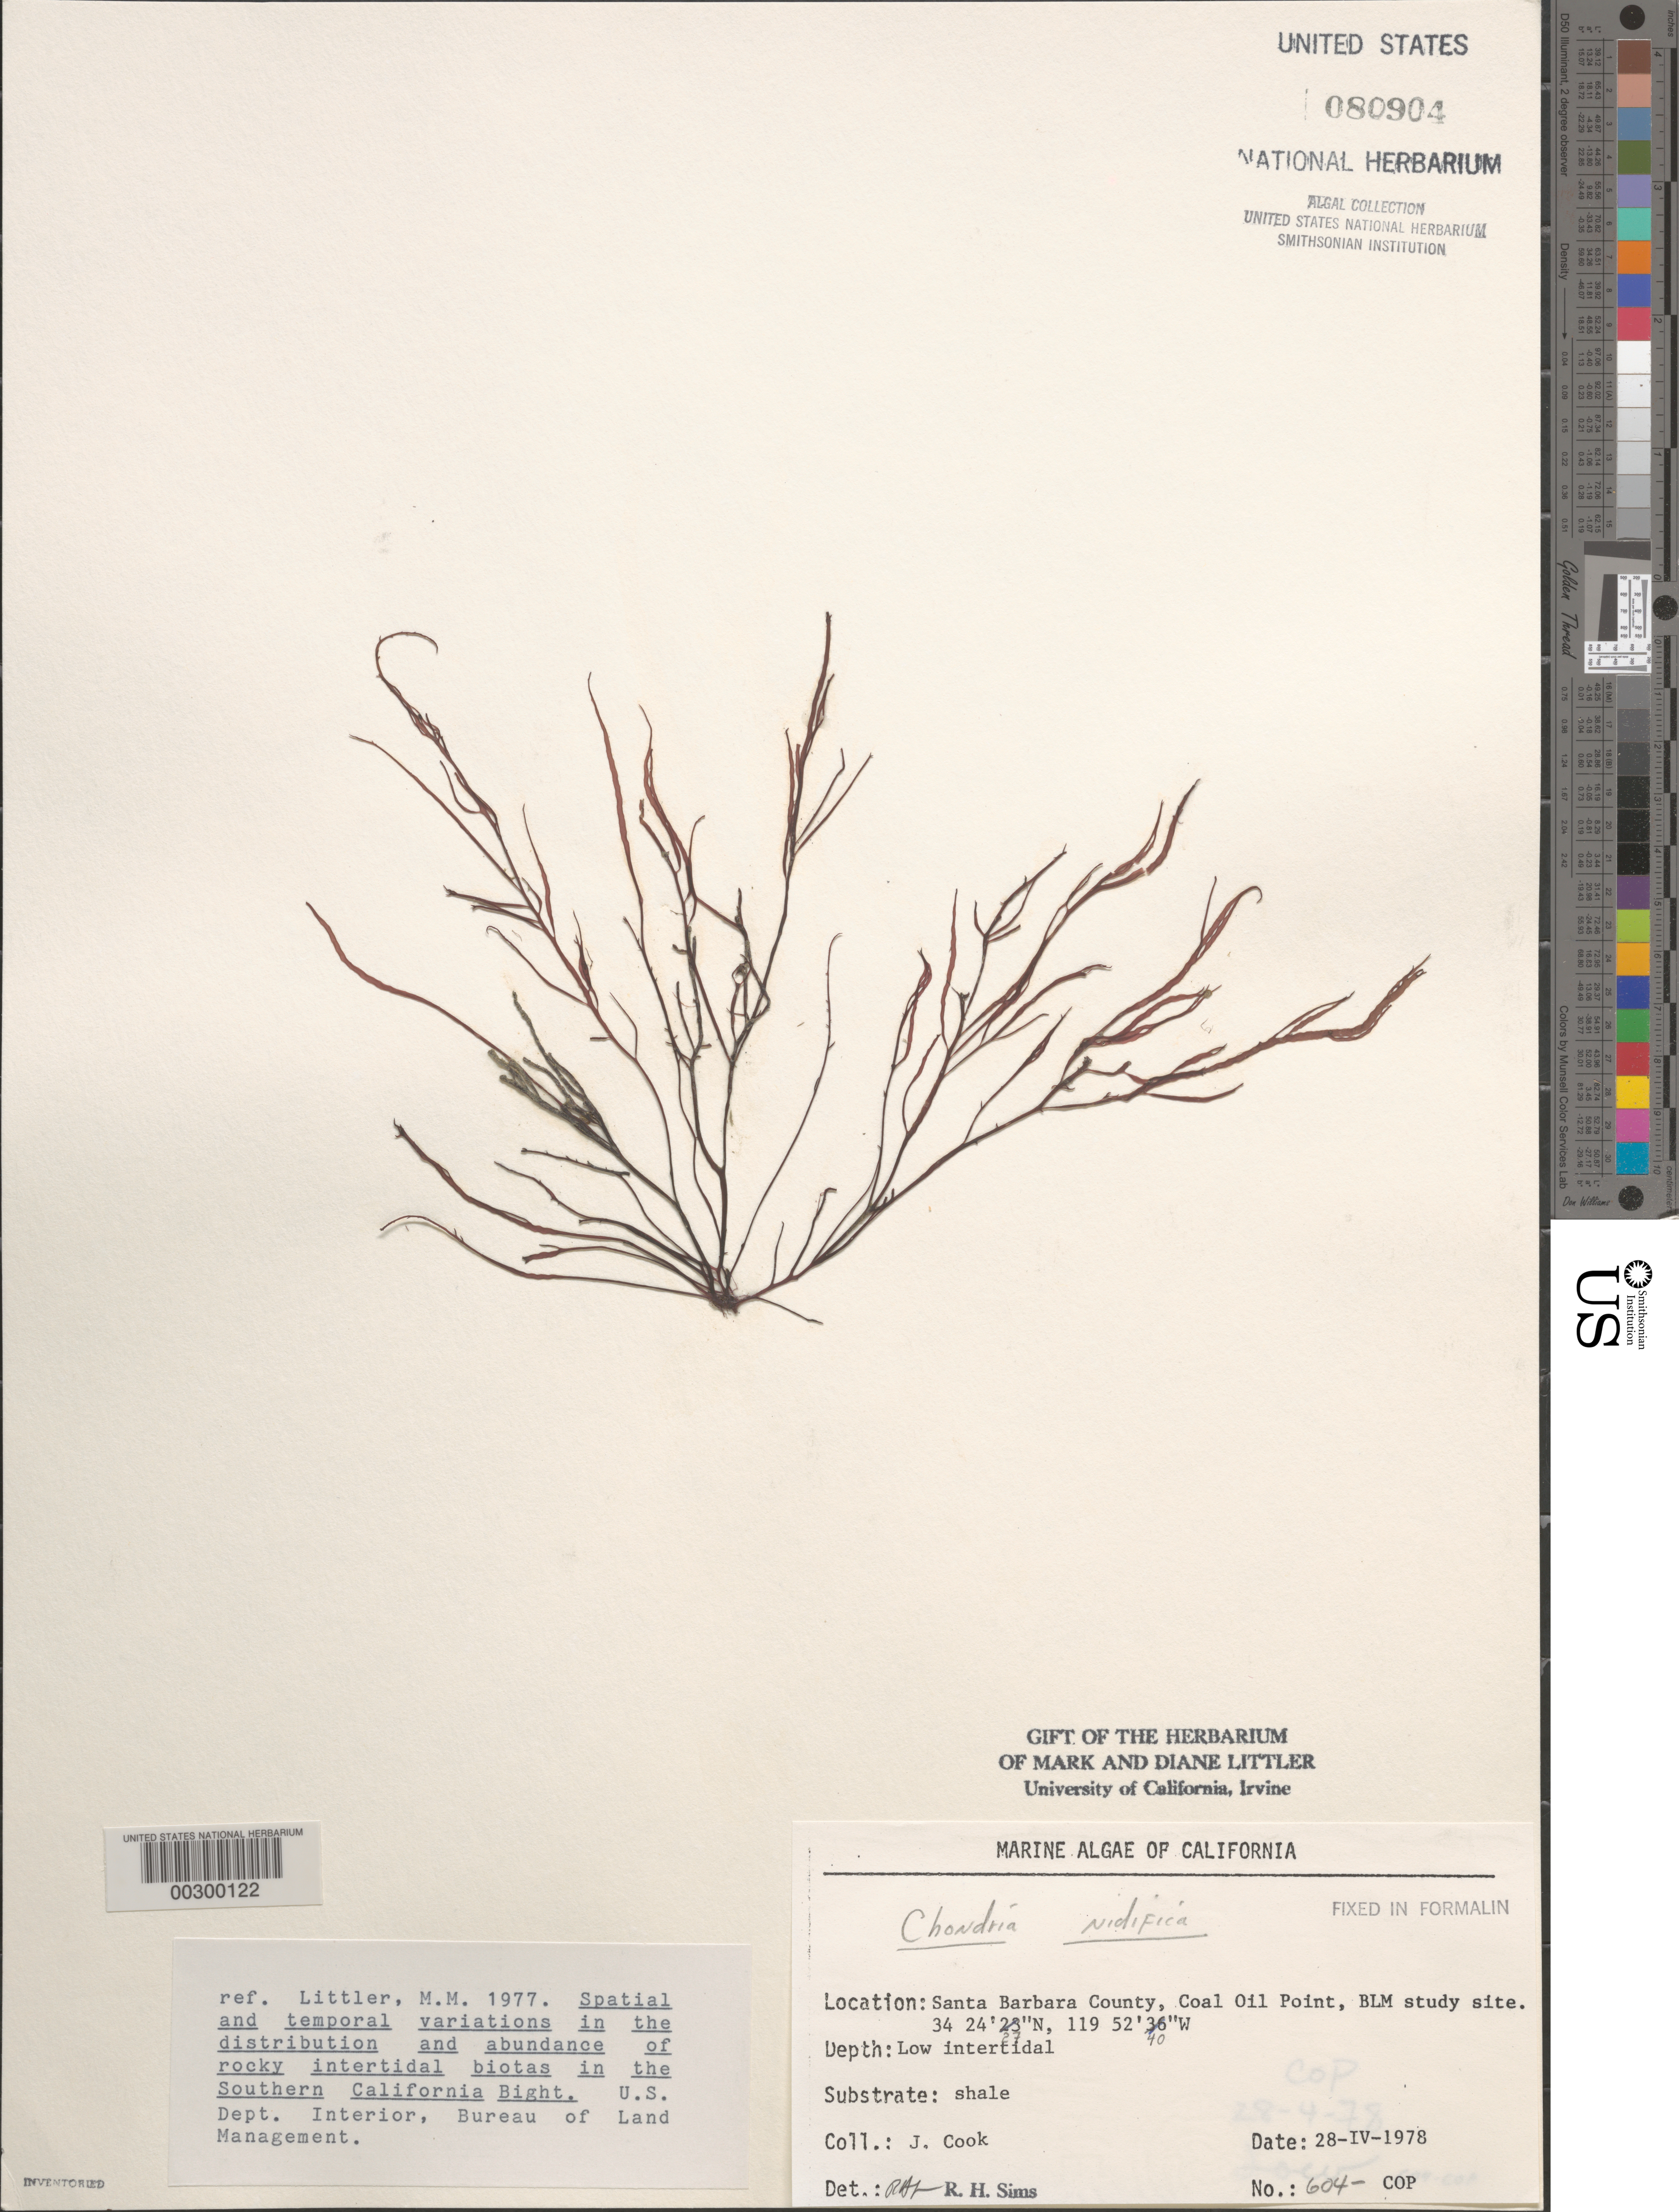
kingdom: Plantae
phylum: Rhodophyta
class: Florideophyceae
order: Ceramiales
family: Rhodomelaceae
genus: Neochondria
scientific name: Neochondria nidifica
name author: (Harvey) Sutti et al.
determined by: Algae name updating Project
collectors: J. Cook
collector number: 604-COP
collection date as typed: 28 Apr 1978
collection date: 1978-04-28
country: United States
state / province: California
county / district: Santa Barbara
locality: Coal Oil Point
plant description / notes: BLM-SOCALBIGHT Rocky Intertidal Survey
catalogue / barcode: US 80904